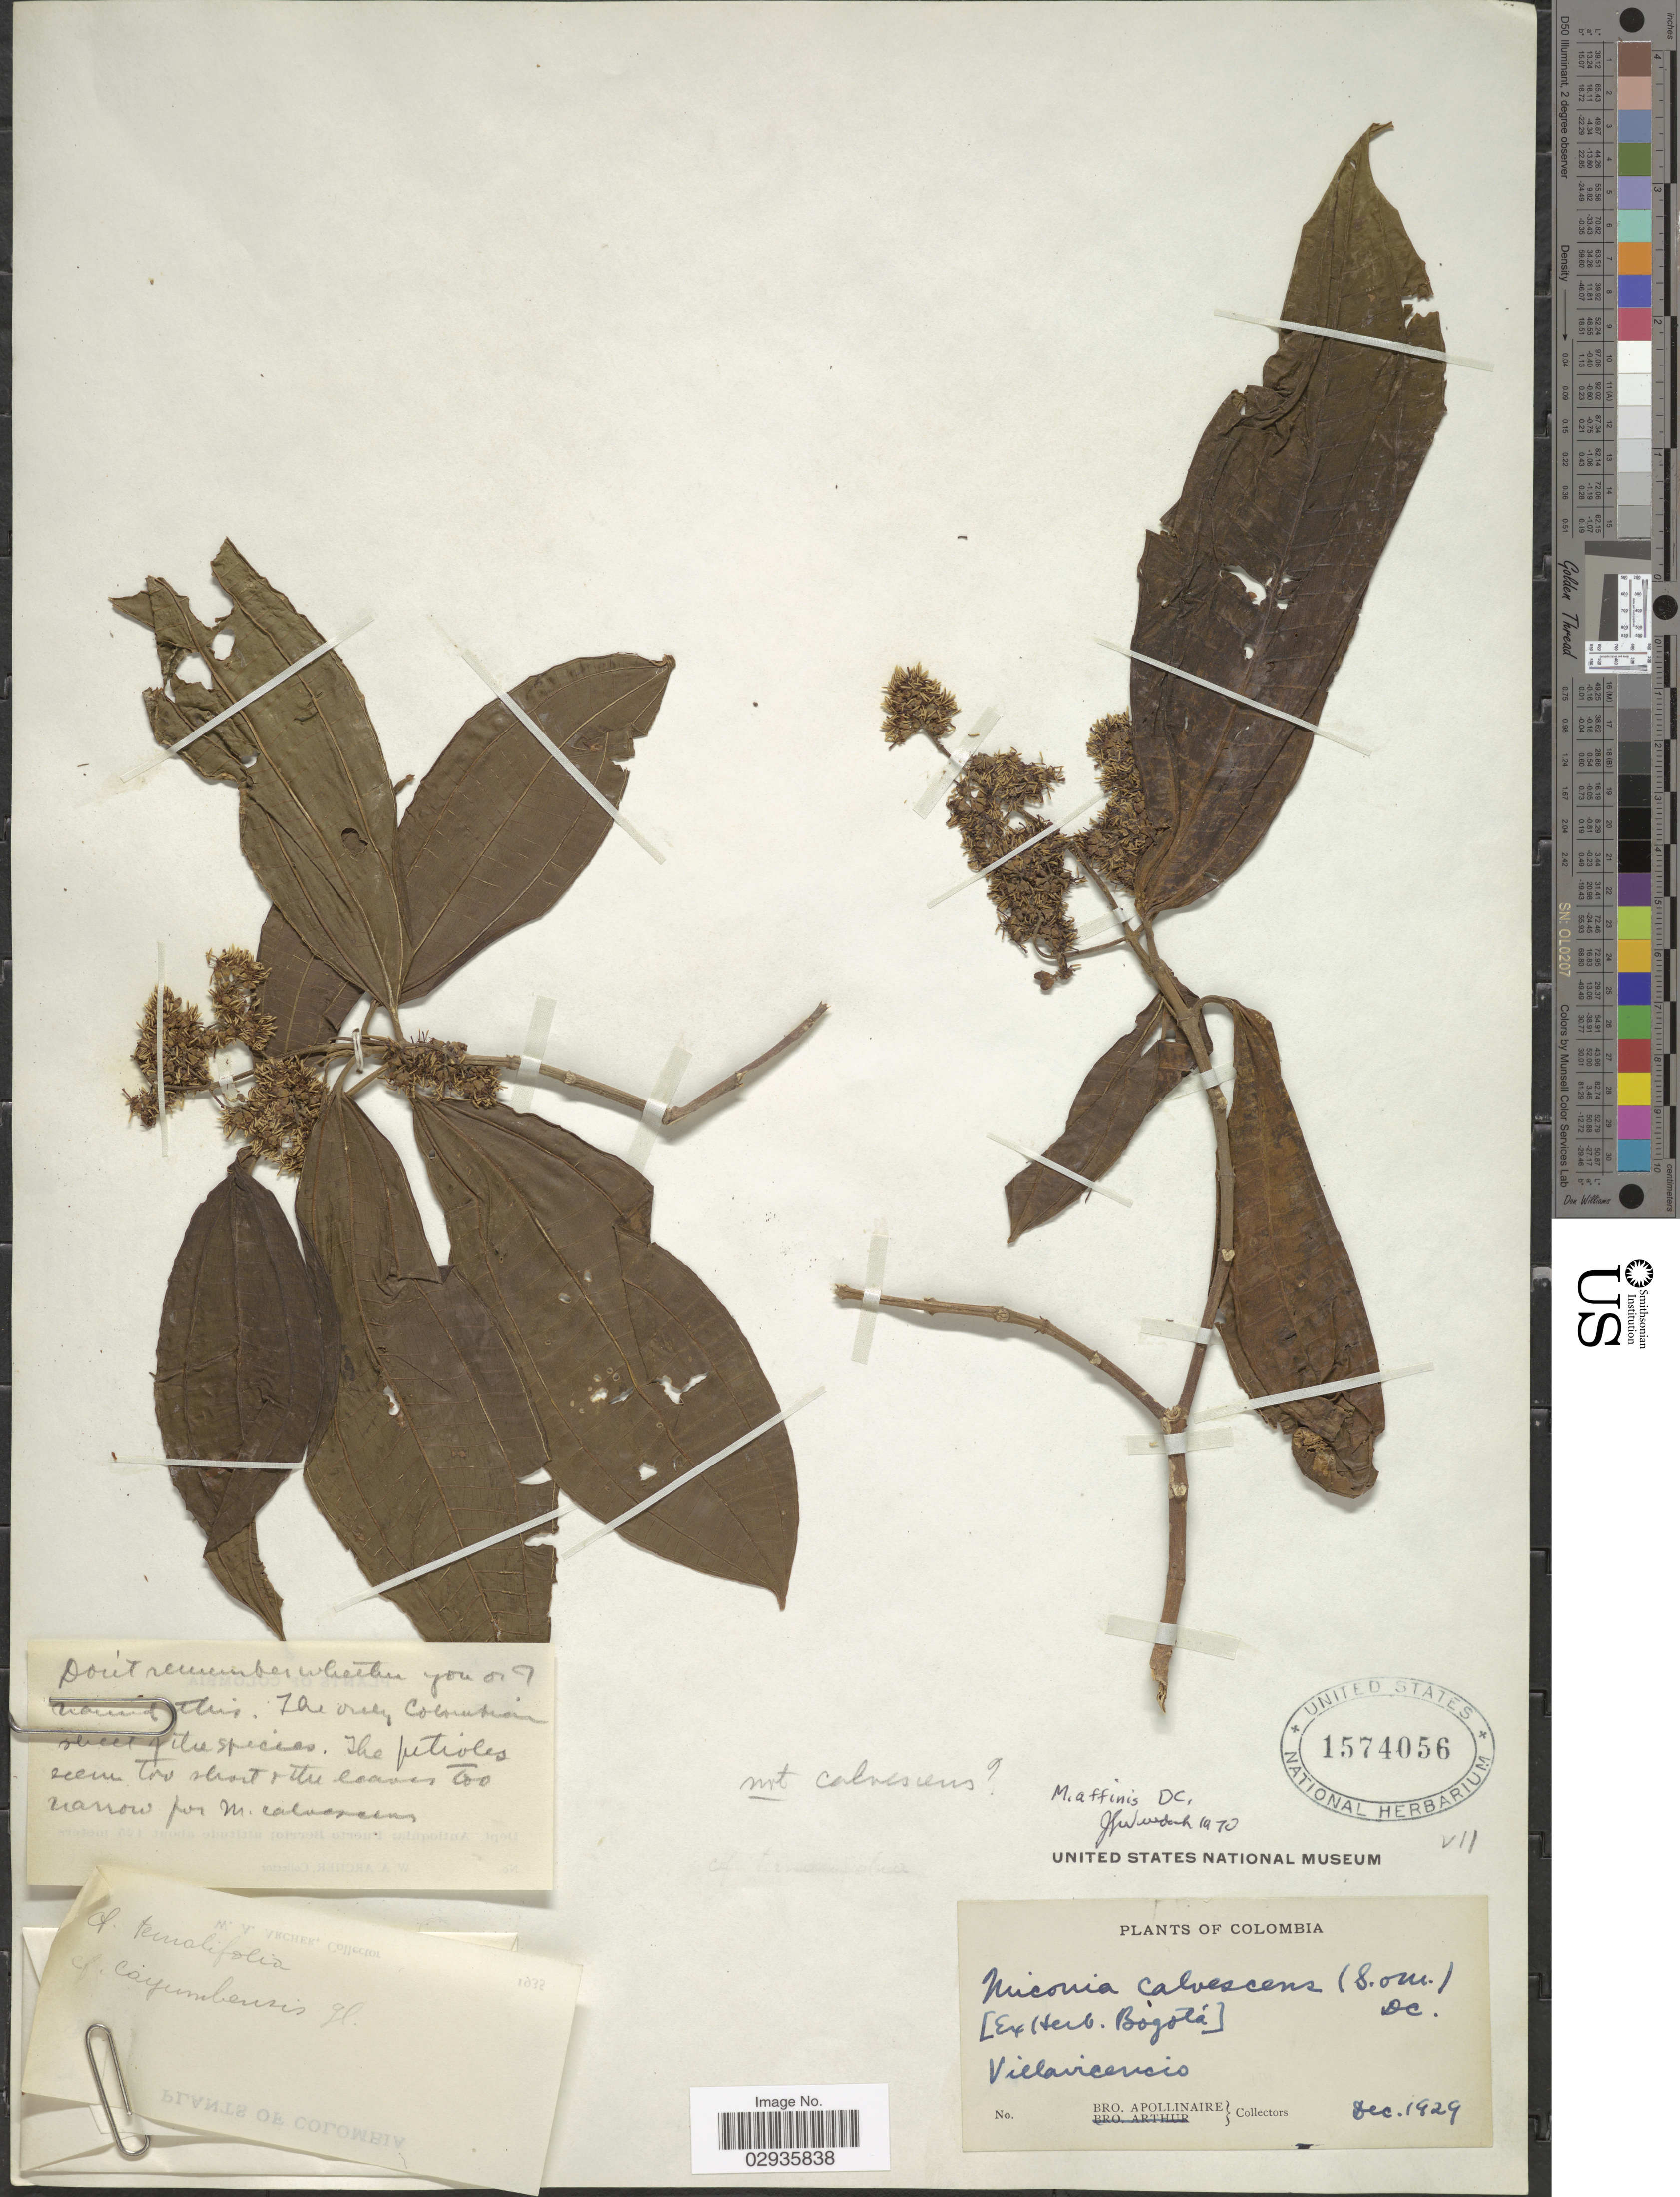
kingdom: Plantae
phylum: Tracheophyta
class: Magnoliopsida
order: Myrtales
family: Melastomataceae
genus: Miconia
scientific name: Miconia affinis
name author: DC.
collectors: Bro. Apollinaire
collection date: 1929-12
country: Colombia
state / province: Meta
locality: Villavicencio.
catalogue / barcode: US 1574056